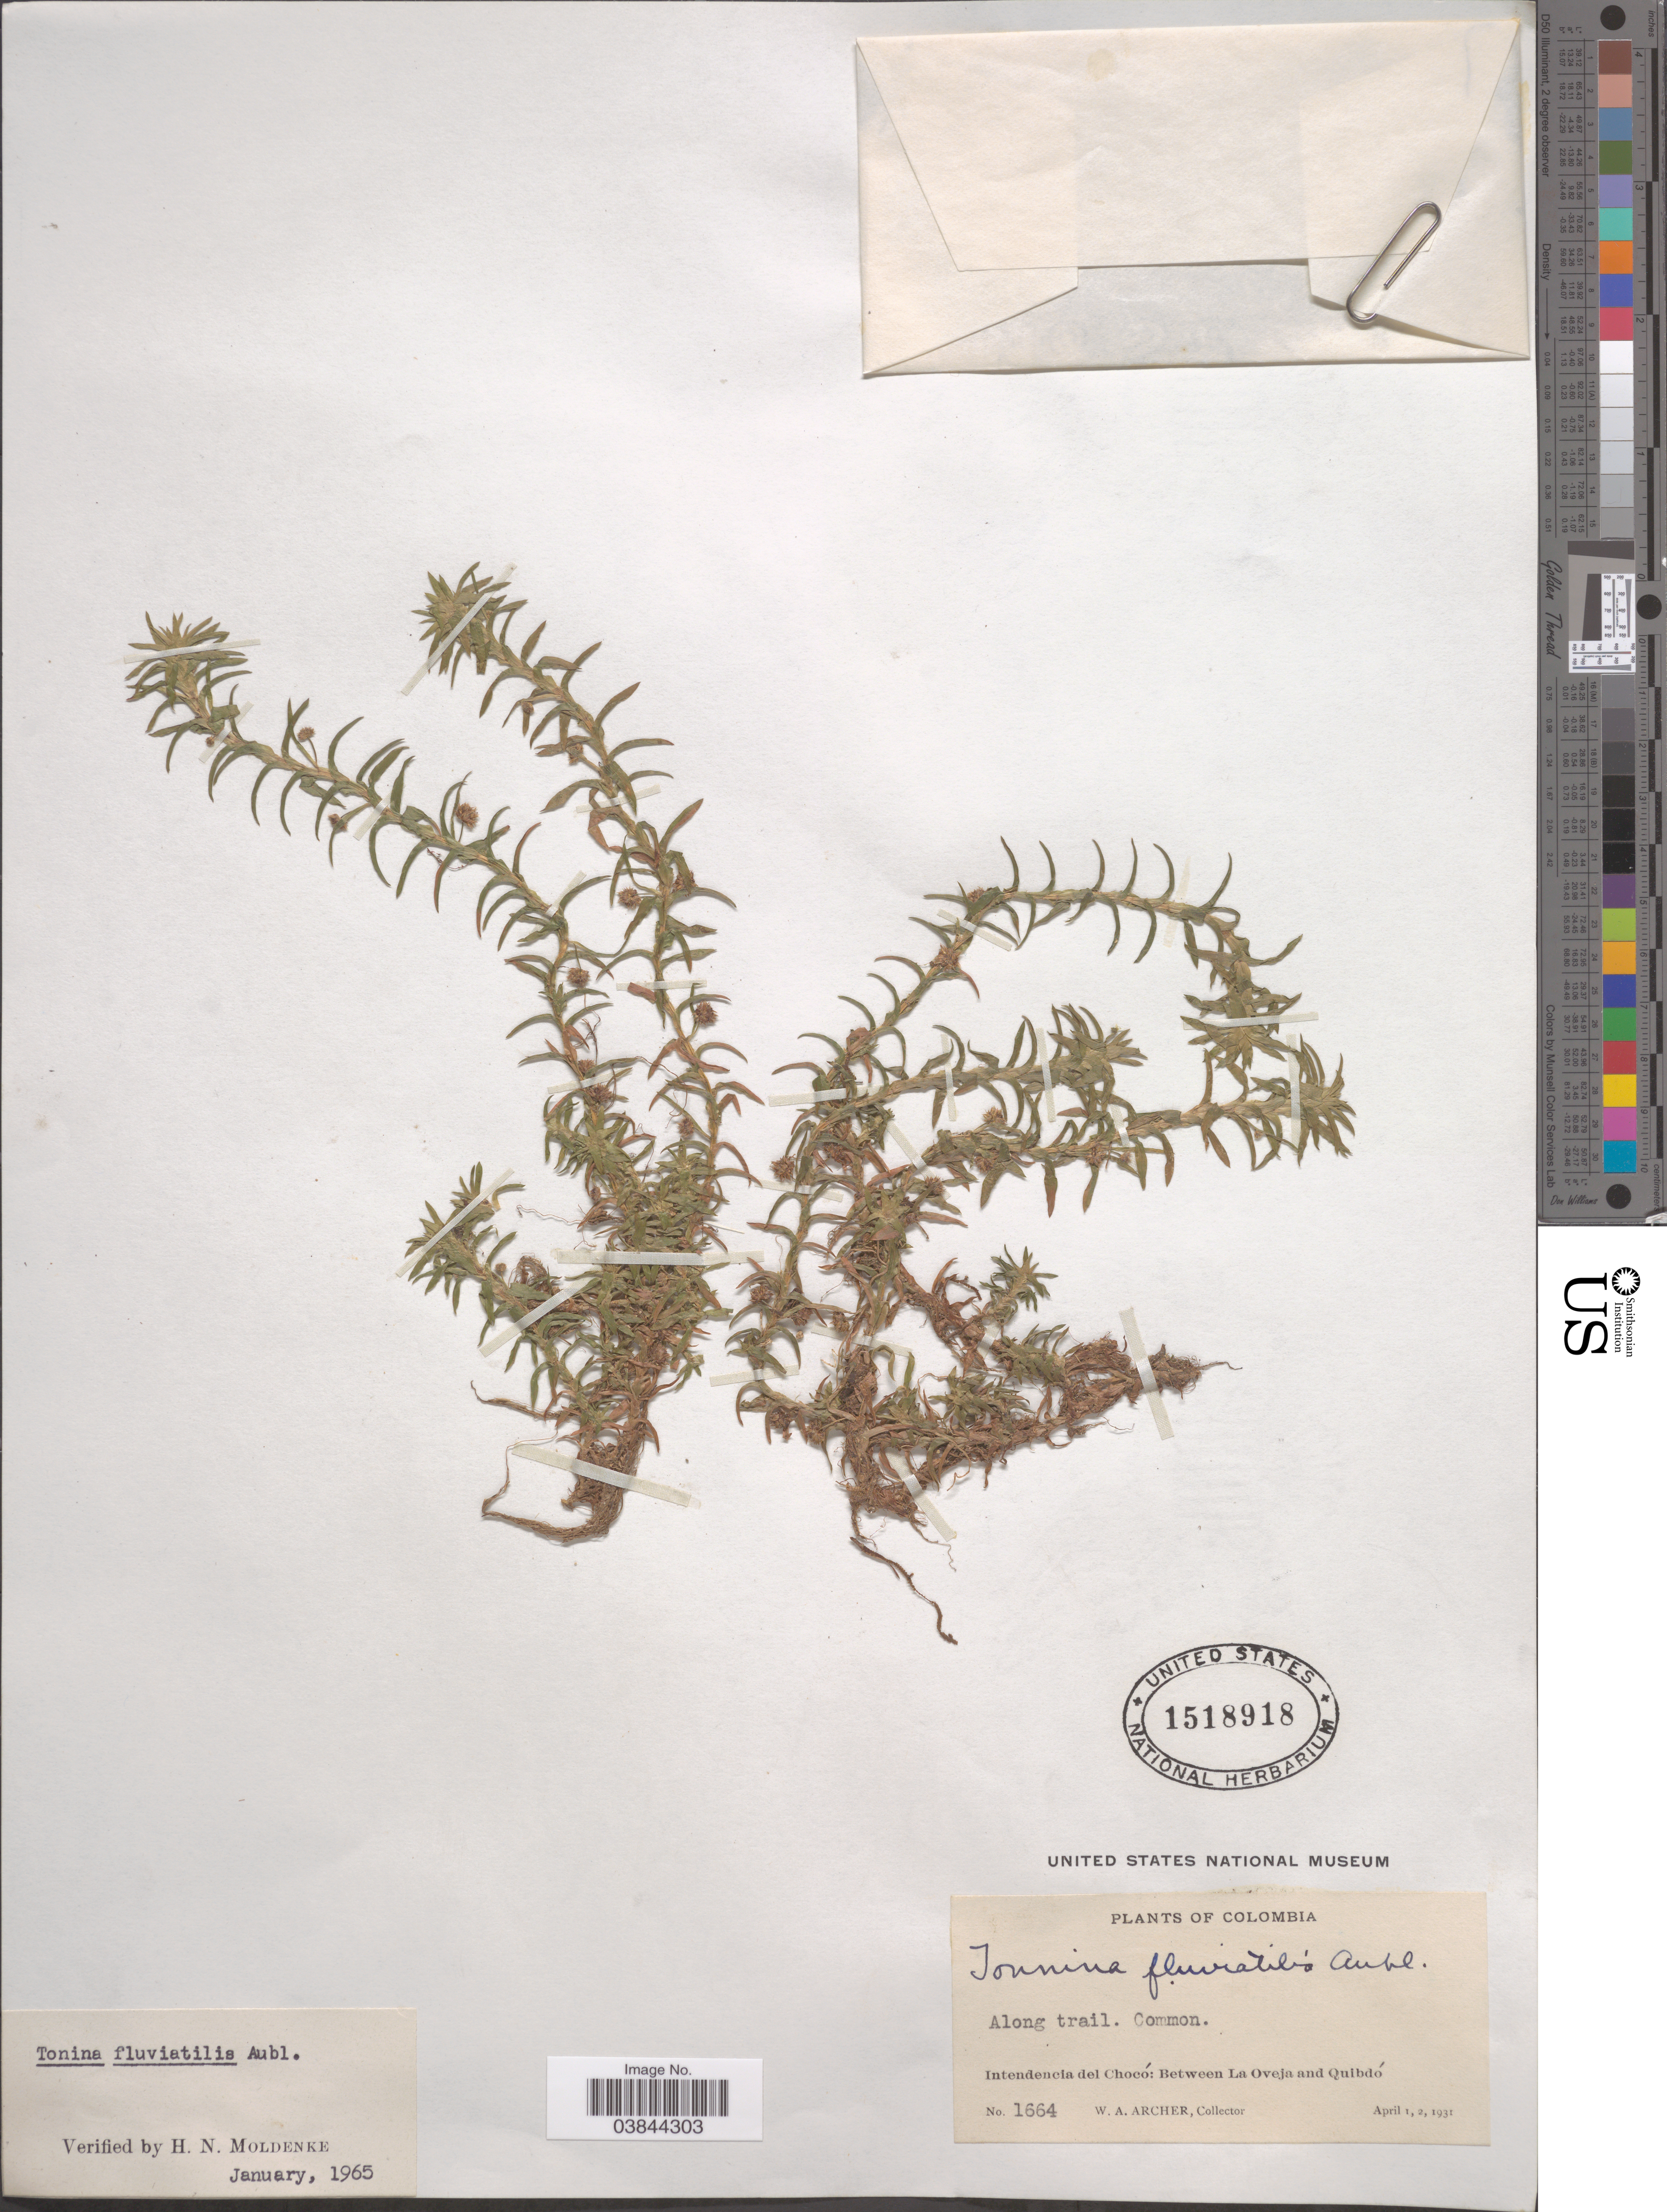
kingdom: Plantae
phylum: Tracheophyta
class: Liliopsida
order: Poales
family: Eriocaulaceae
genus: Tonina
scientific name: Tonina fluviatilis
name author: Aubl.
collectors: W. Archer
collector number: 1664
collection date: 1931-04-01/1931-04-02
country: Colombia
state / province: Chocó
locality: Intendencia del Chocó: Between La Oveja and Quibdó.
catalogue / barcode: US 1518918